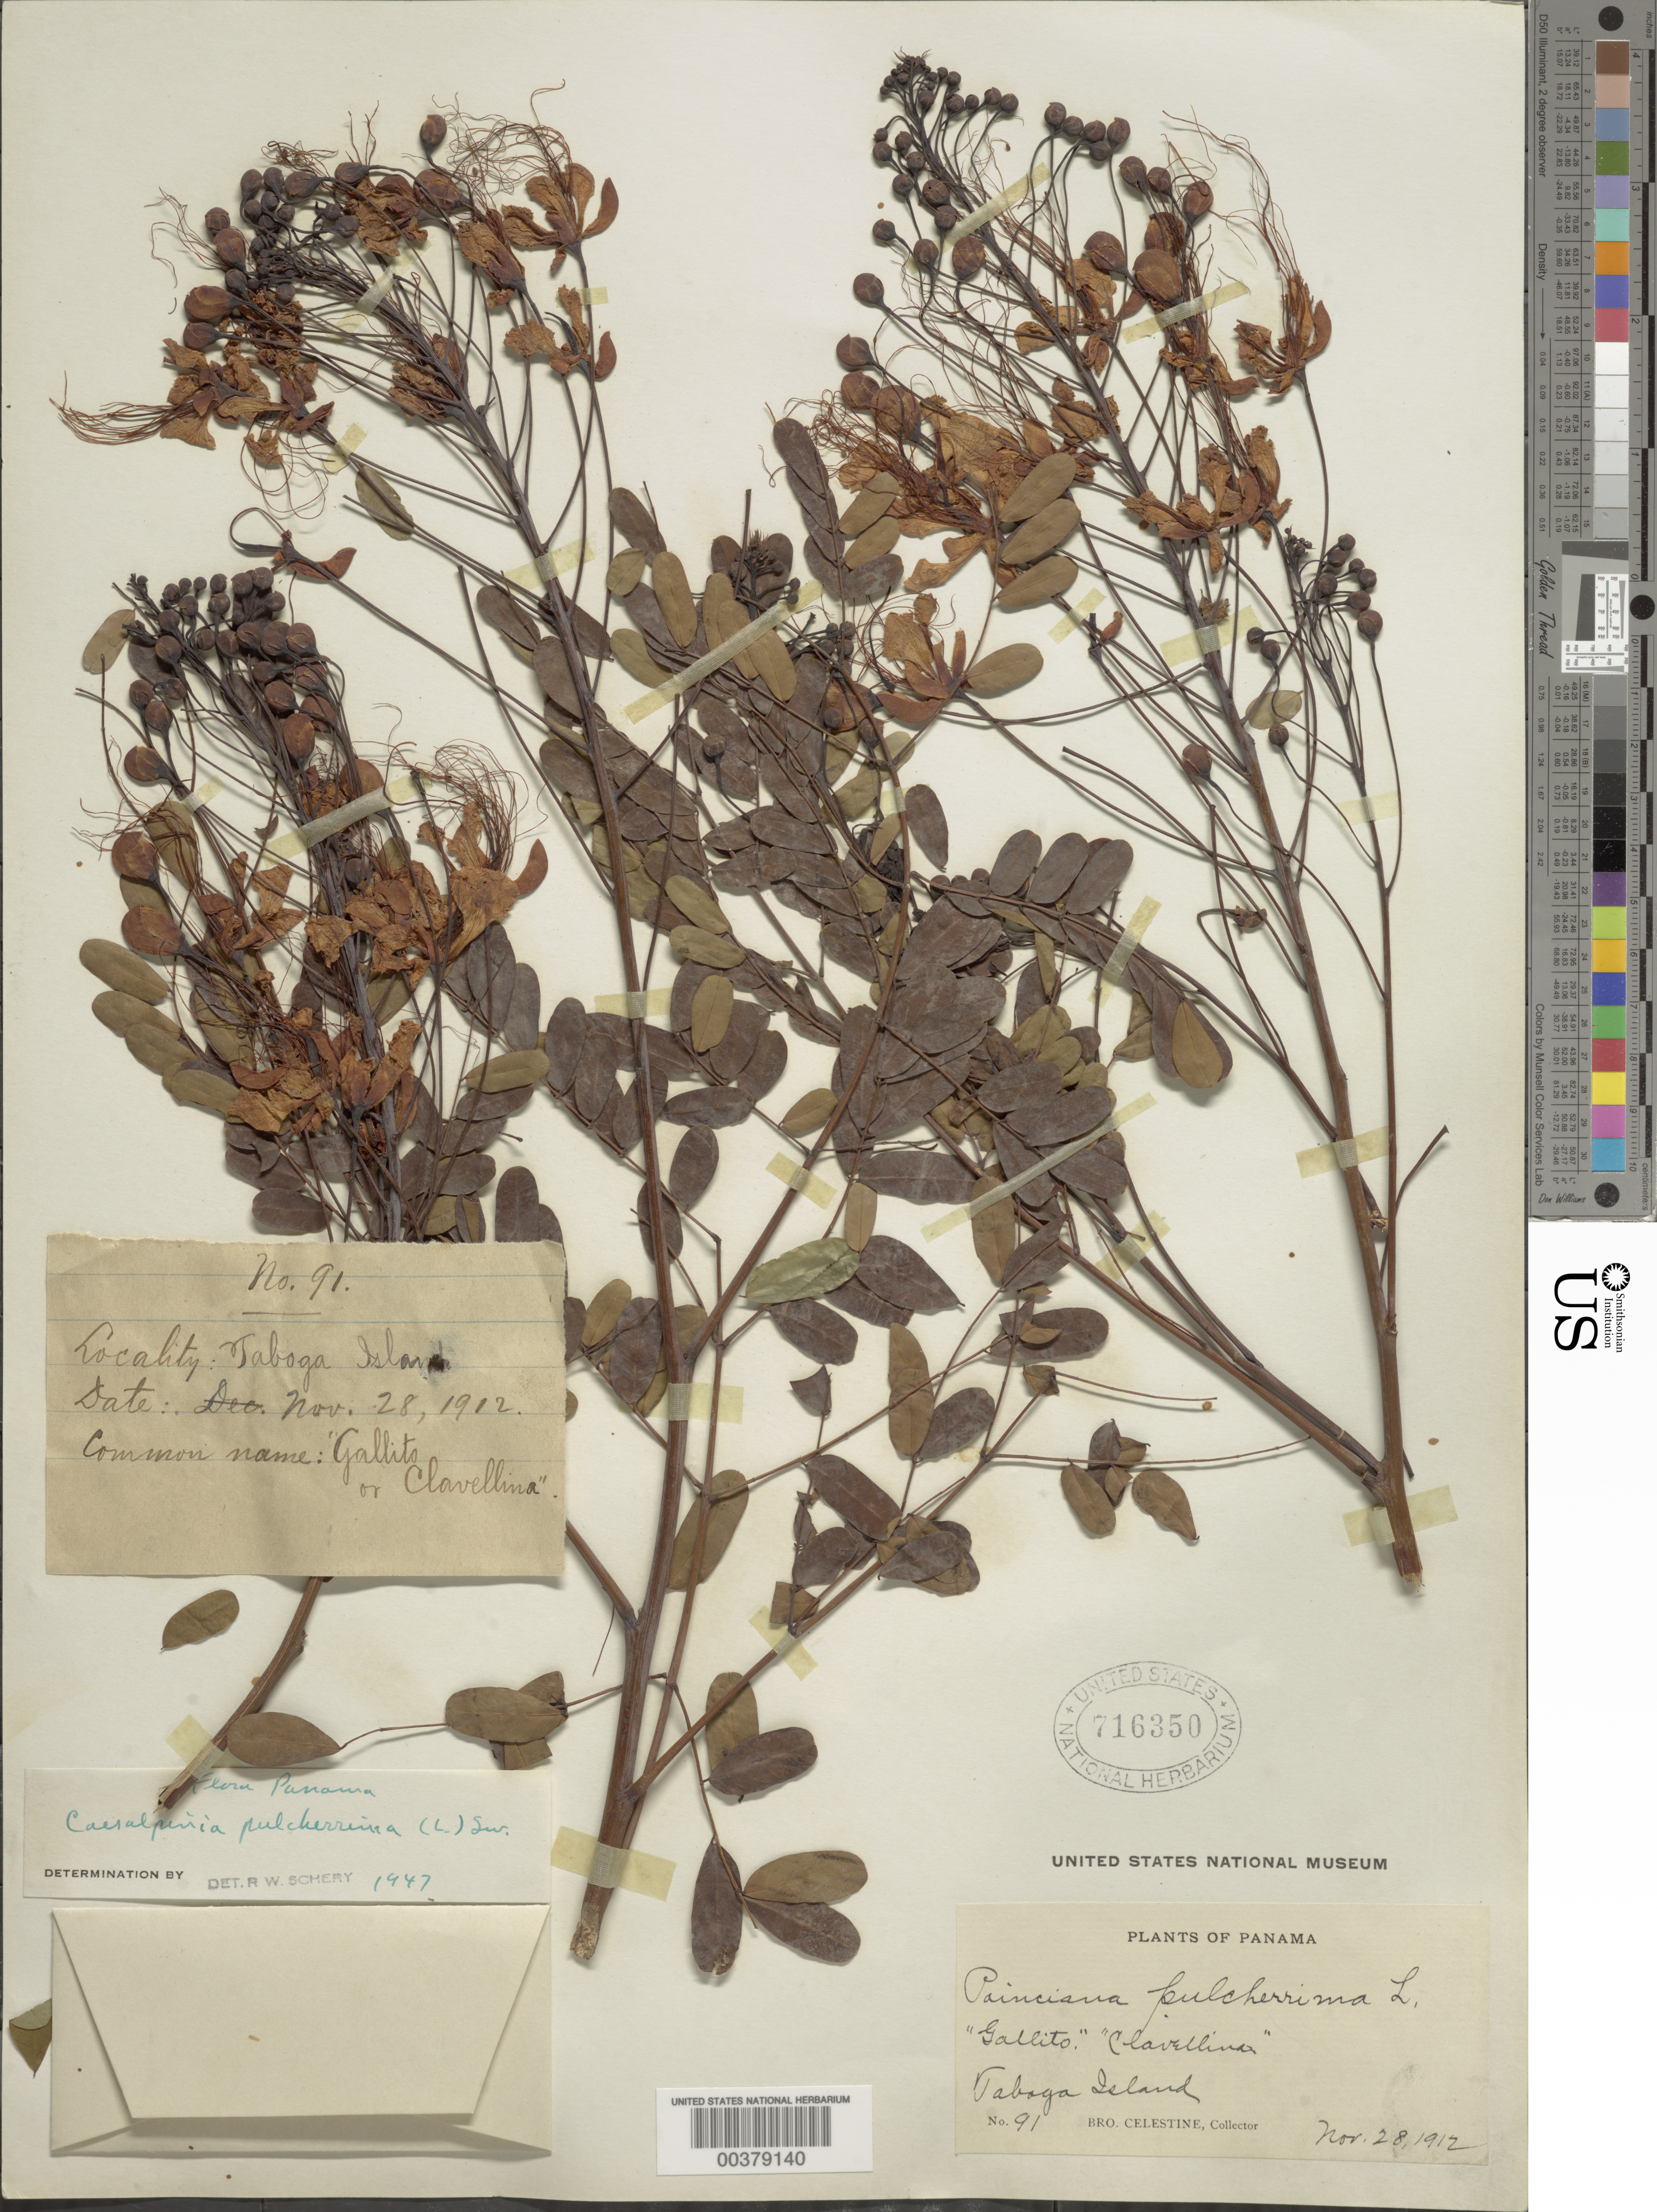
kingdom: Plantae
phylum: Tracheophyta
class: Magnoliopsida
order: Fabales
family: Fabaceae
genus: Caesalpinia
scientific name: Caesalpinia pulcherrima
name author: (L.) Sw.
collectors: B. Celestine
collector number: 91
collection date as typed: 28 Nov 1912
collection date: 1912-11-28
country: Panama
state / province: Panamá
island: Taboga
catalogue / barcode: US 716350